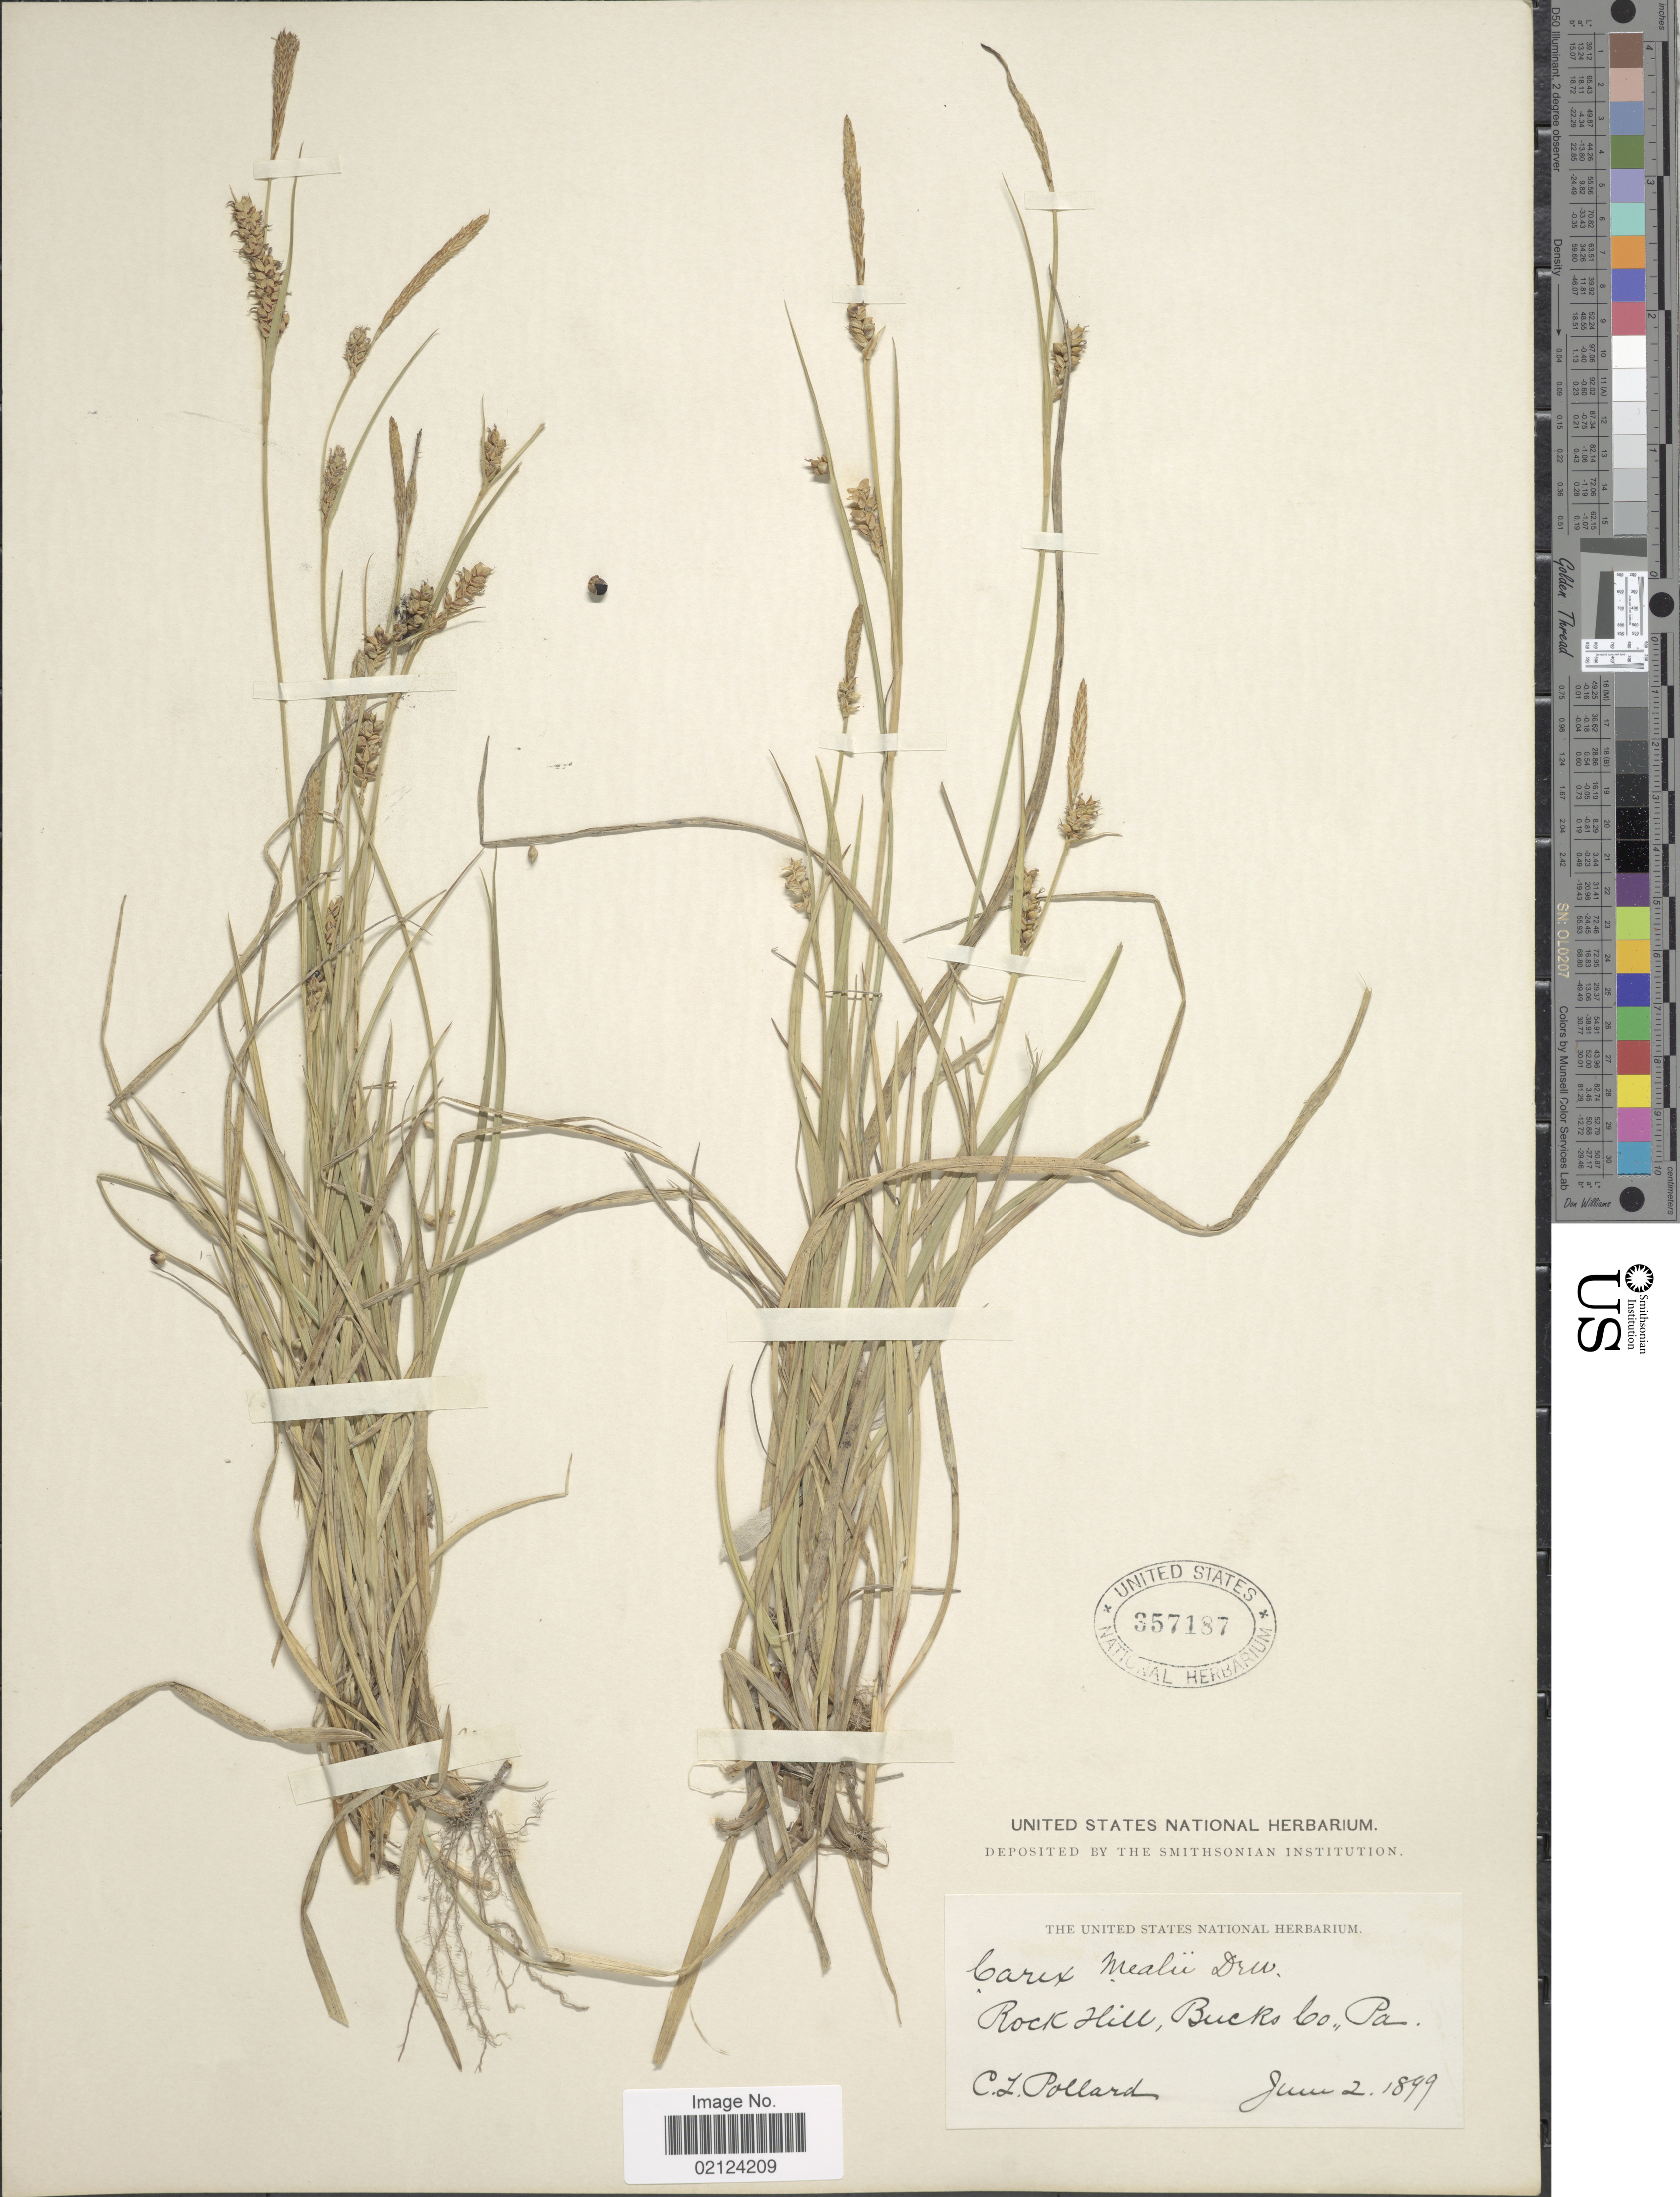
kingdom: Plantae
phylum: Tracheophyta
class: Liliopsida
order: Poales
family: Cyperaceae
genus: Carex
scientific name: Carex meadii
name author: Dewey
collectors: C. L. Pollard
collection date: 1899-06-02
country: United States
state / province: Pennsylvania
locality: Rock hill, Bucks Co.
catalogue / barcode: US 357187